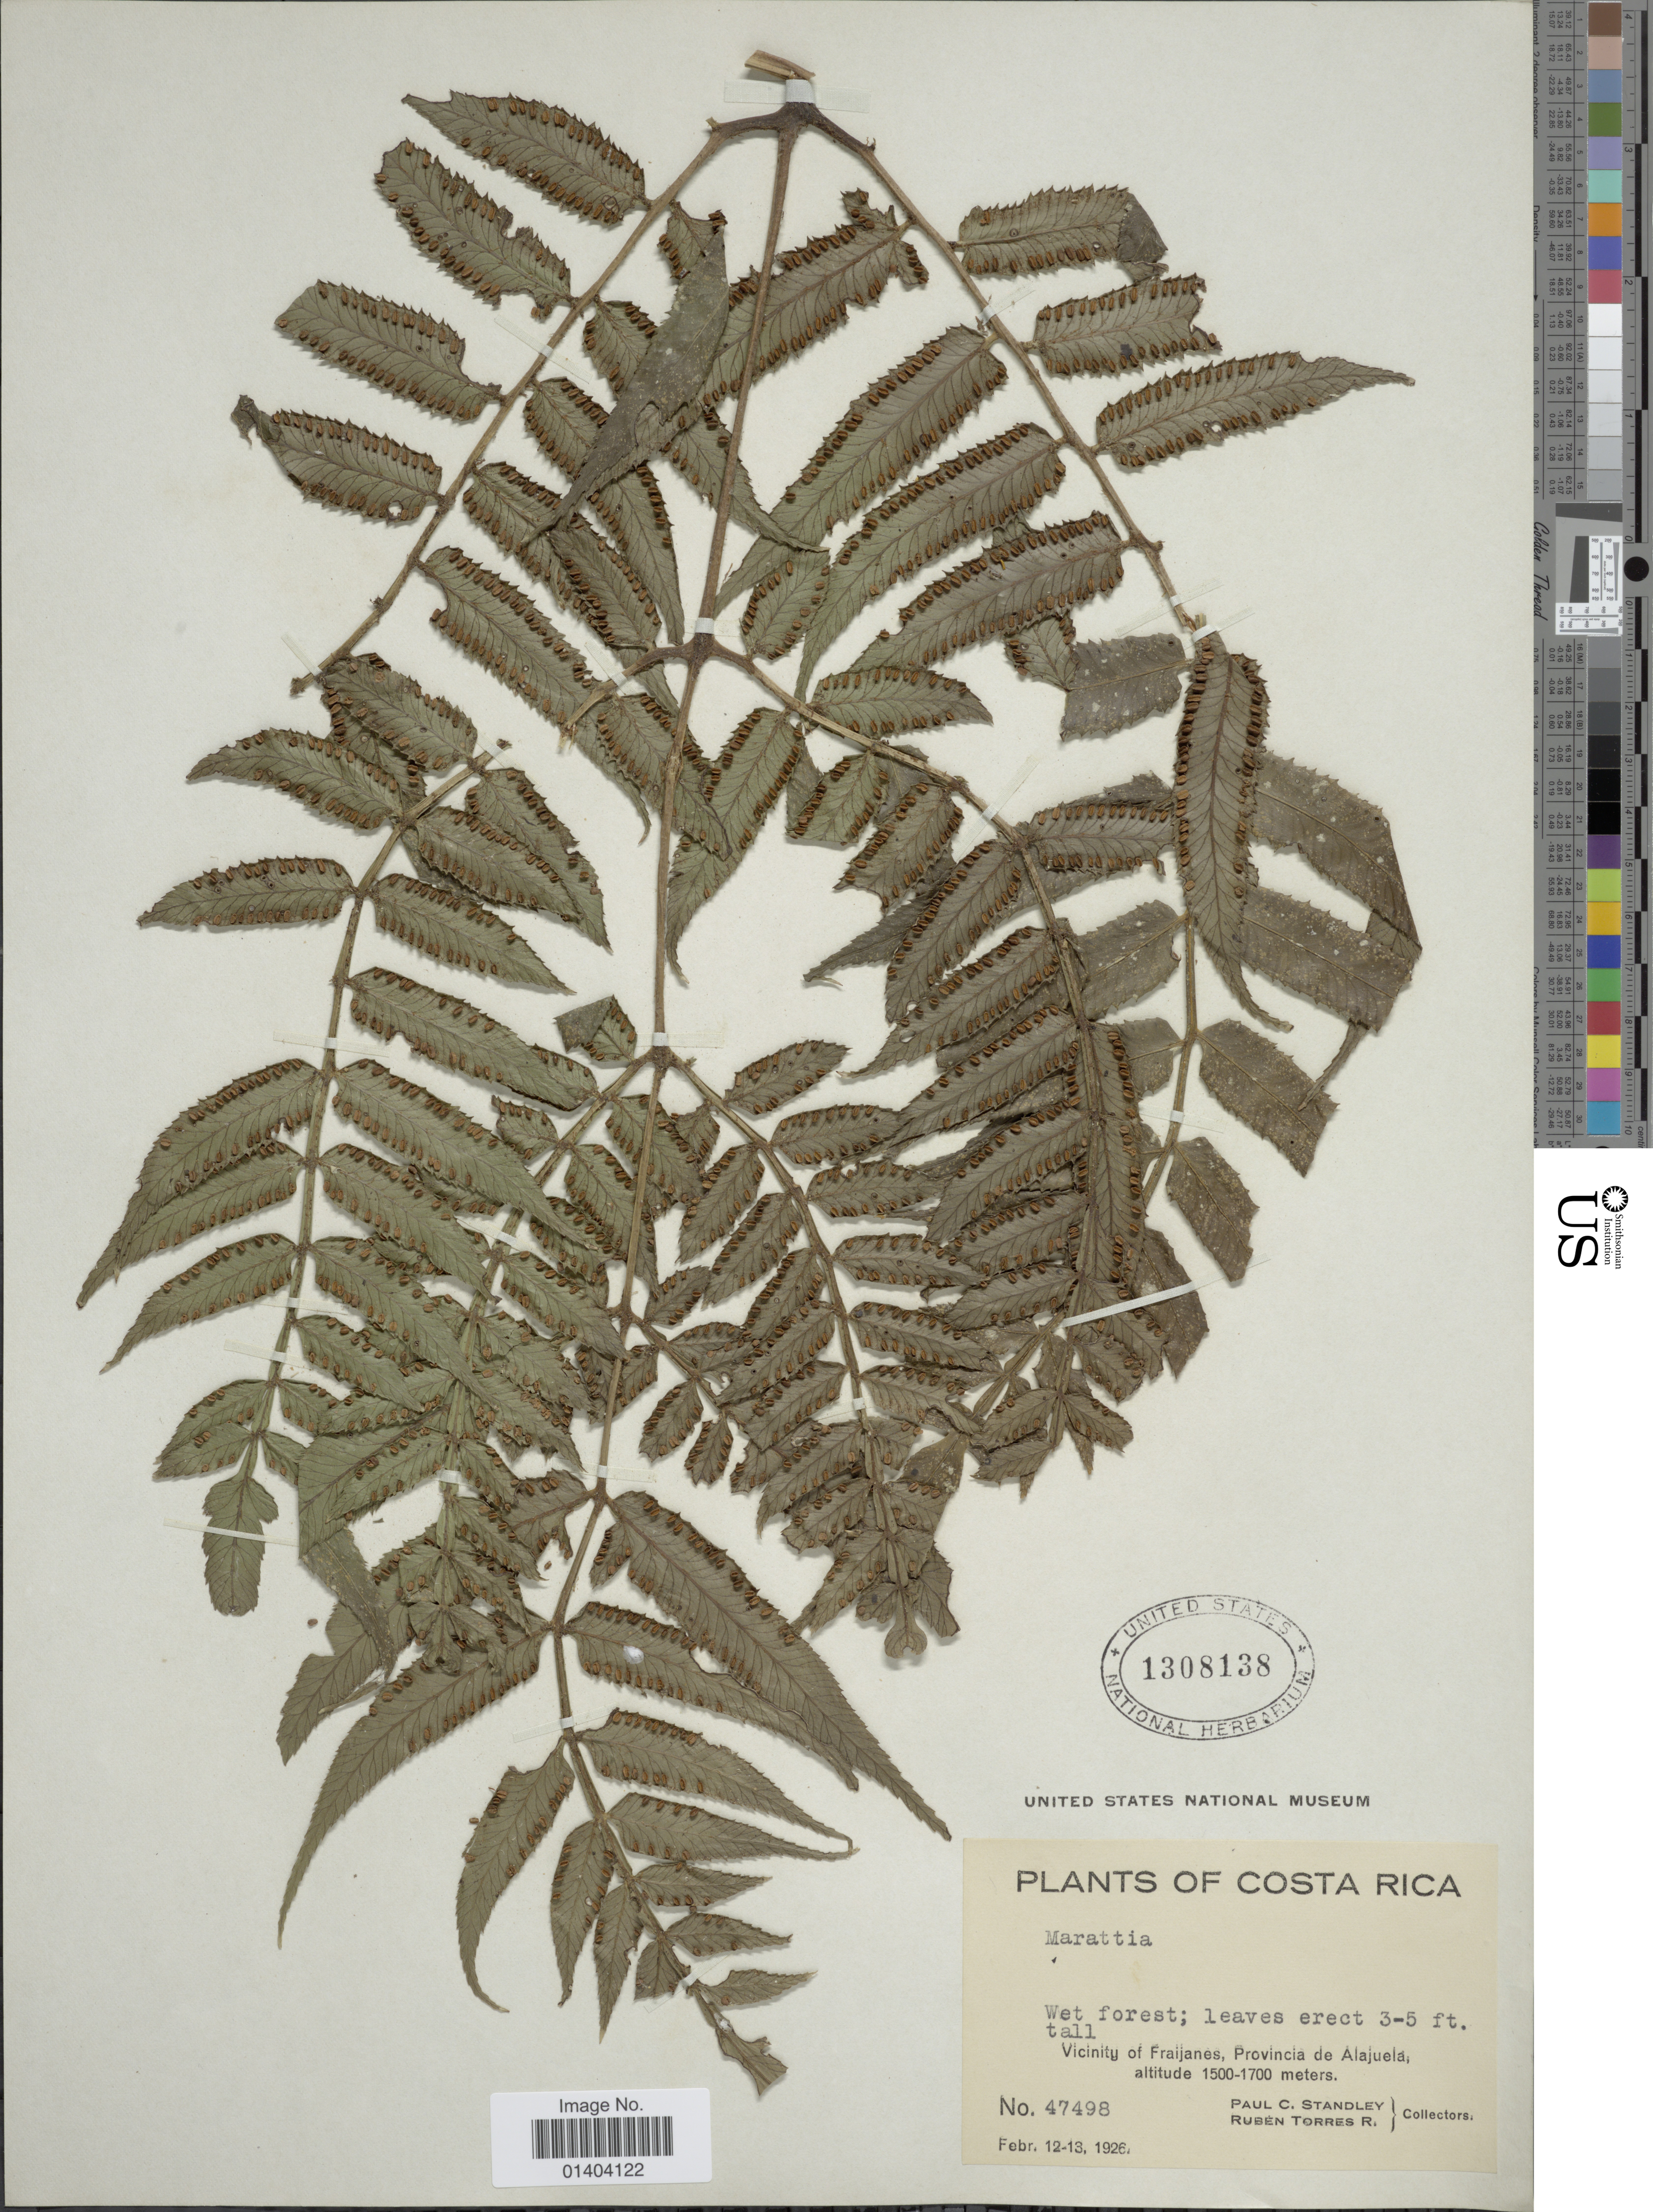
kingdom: Plantae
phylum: Tracheophyta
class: Polypodiopsida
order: Marattiales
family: Marattiaceae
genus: Marattia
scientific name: Marattia interposita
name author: Christ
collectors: P. C. Standley & R. Torres Rojas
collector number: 47498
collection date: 1926-02-12/1926-02-13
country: Costa Rica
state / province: Alajuela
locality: Vicinity of Fraijanes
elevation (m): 1500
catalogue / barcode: US 1308138